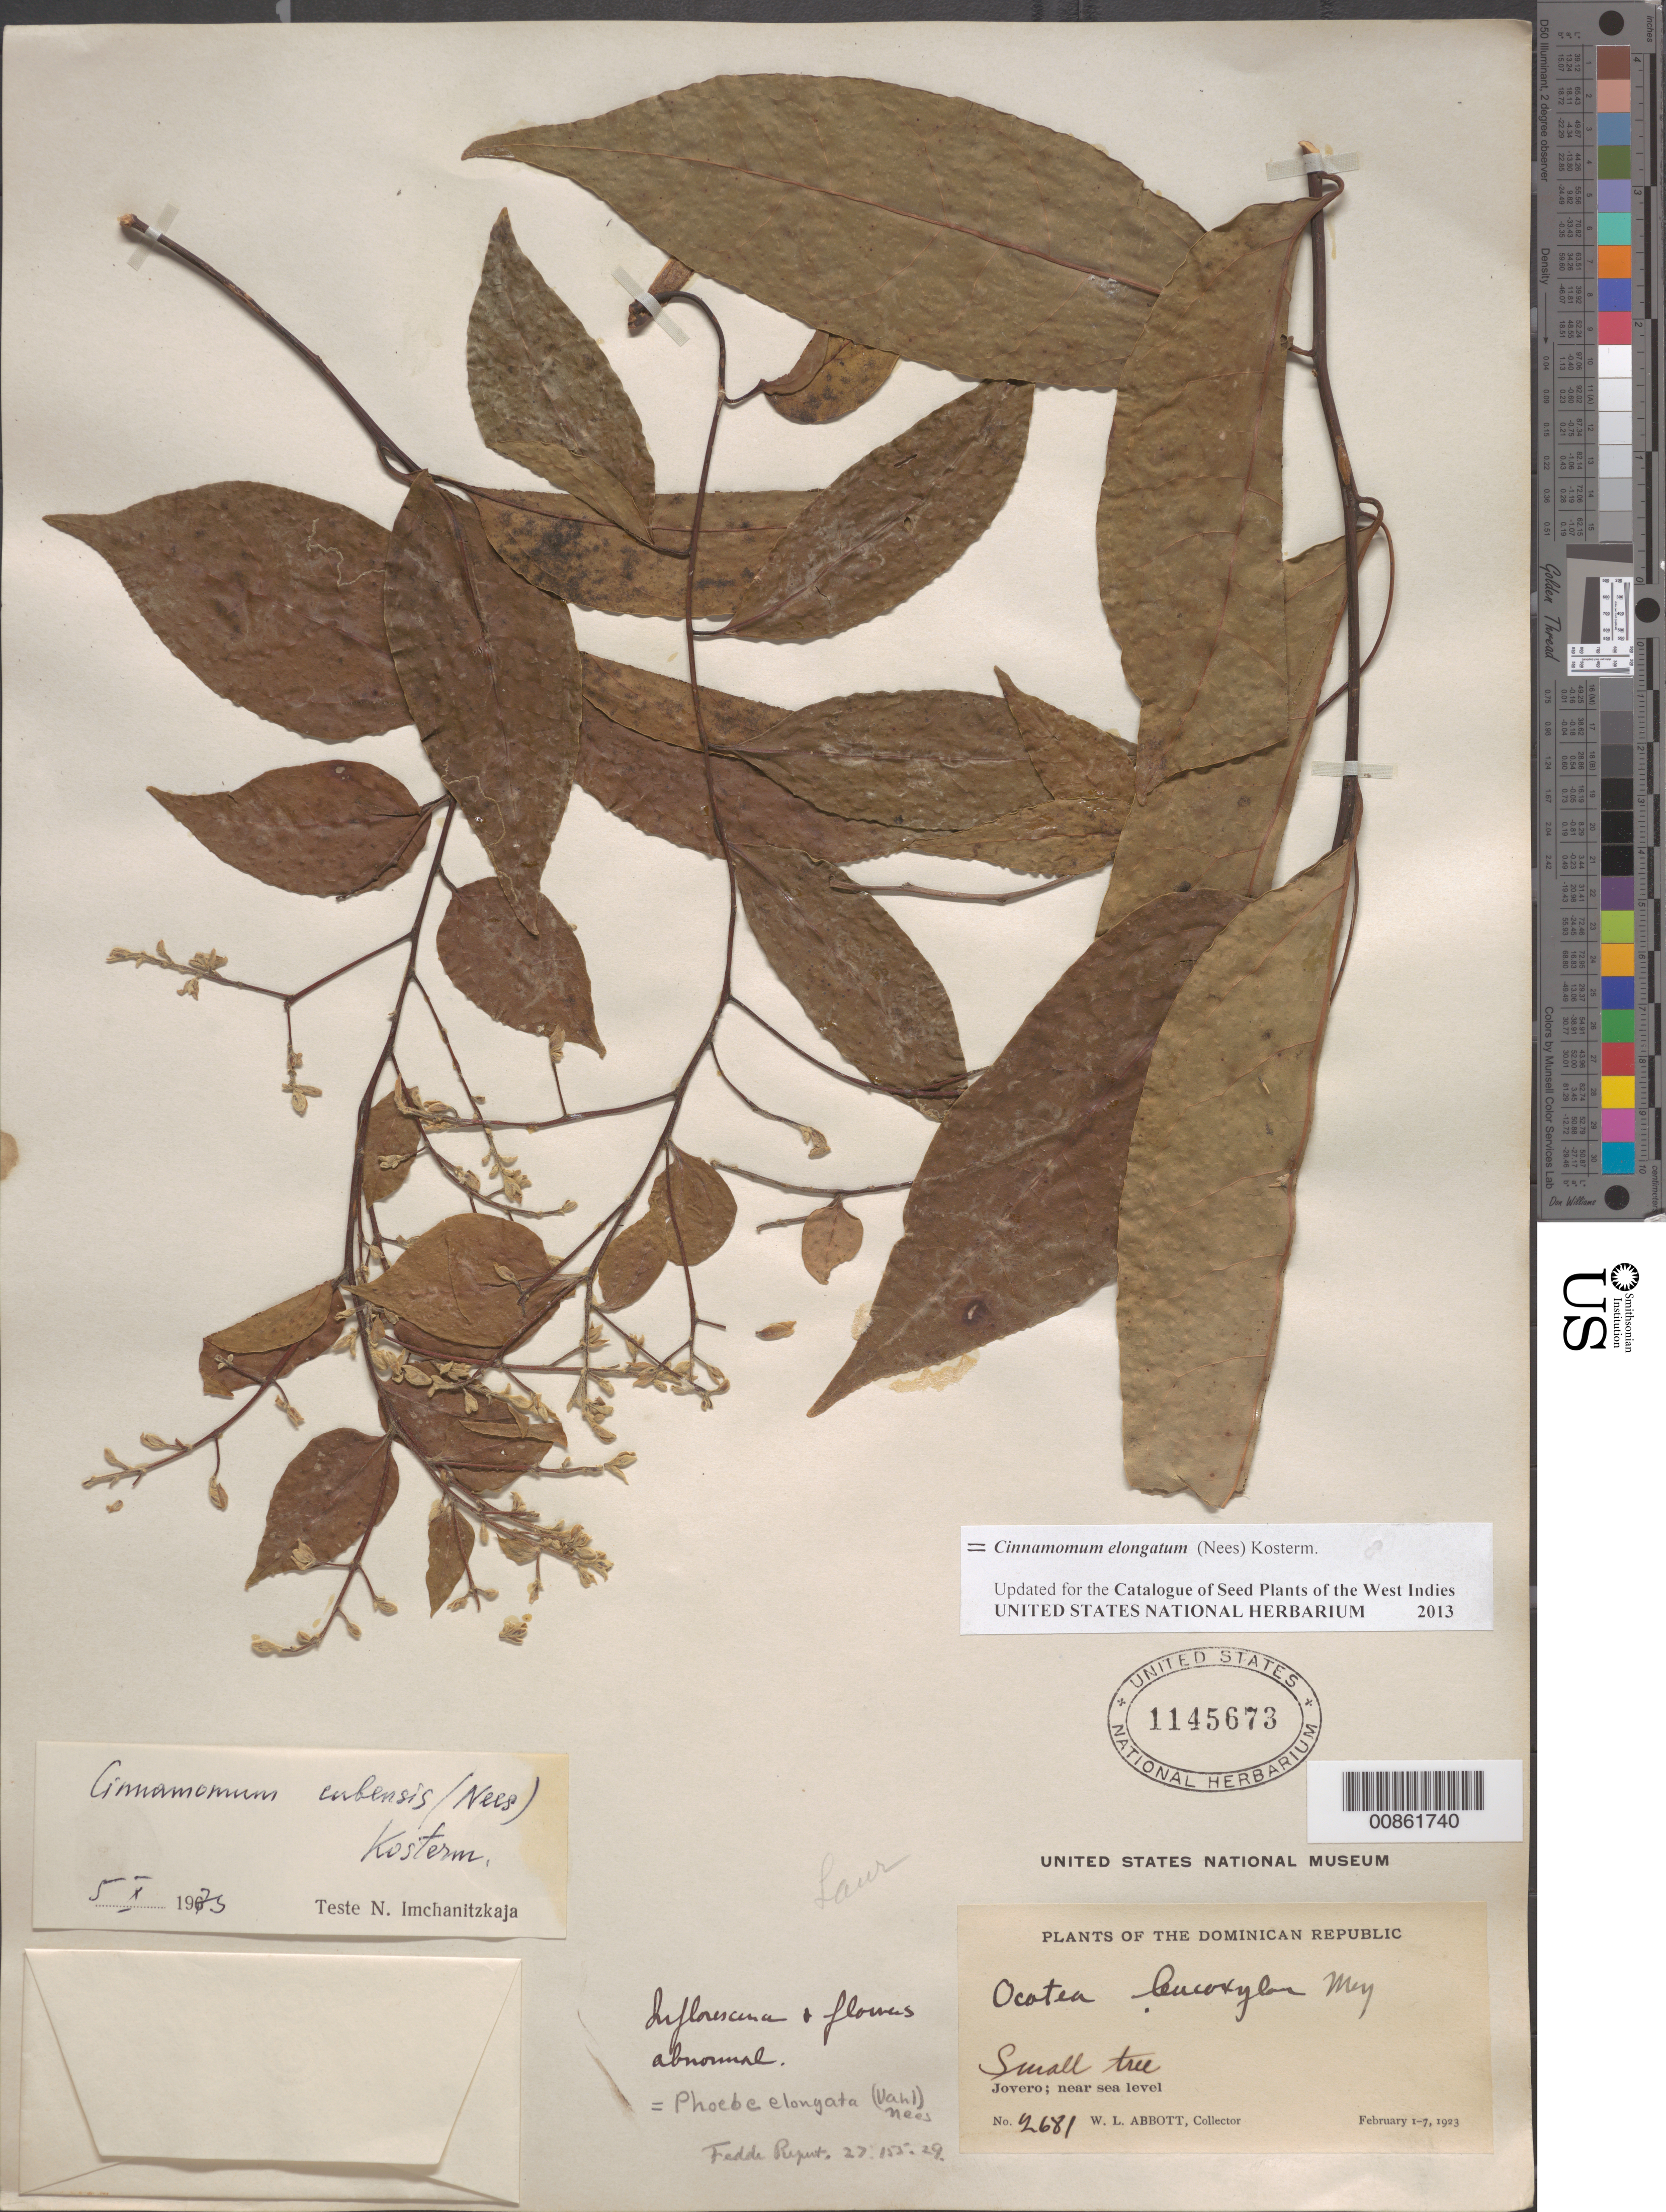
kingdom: Plantae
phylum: Tracheophyta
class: Magnoliopsida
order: Laurales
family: Lauraceae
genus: Cinnamomum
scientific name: Cinnamomum elongatum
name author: (Nees) Kosterm.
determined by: Imchanitzkaja, N.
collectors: W. L. Abbott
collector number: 2681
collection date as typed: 01 Feb 1923 to 07 Feb 1923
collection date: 1923-02-01/1923-02-07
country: Dominican Republic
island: Hispaniola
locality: Jovero.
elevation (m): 0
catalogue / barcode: US 1145673